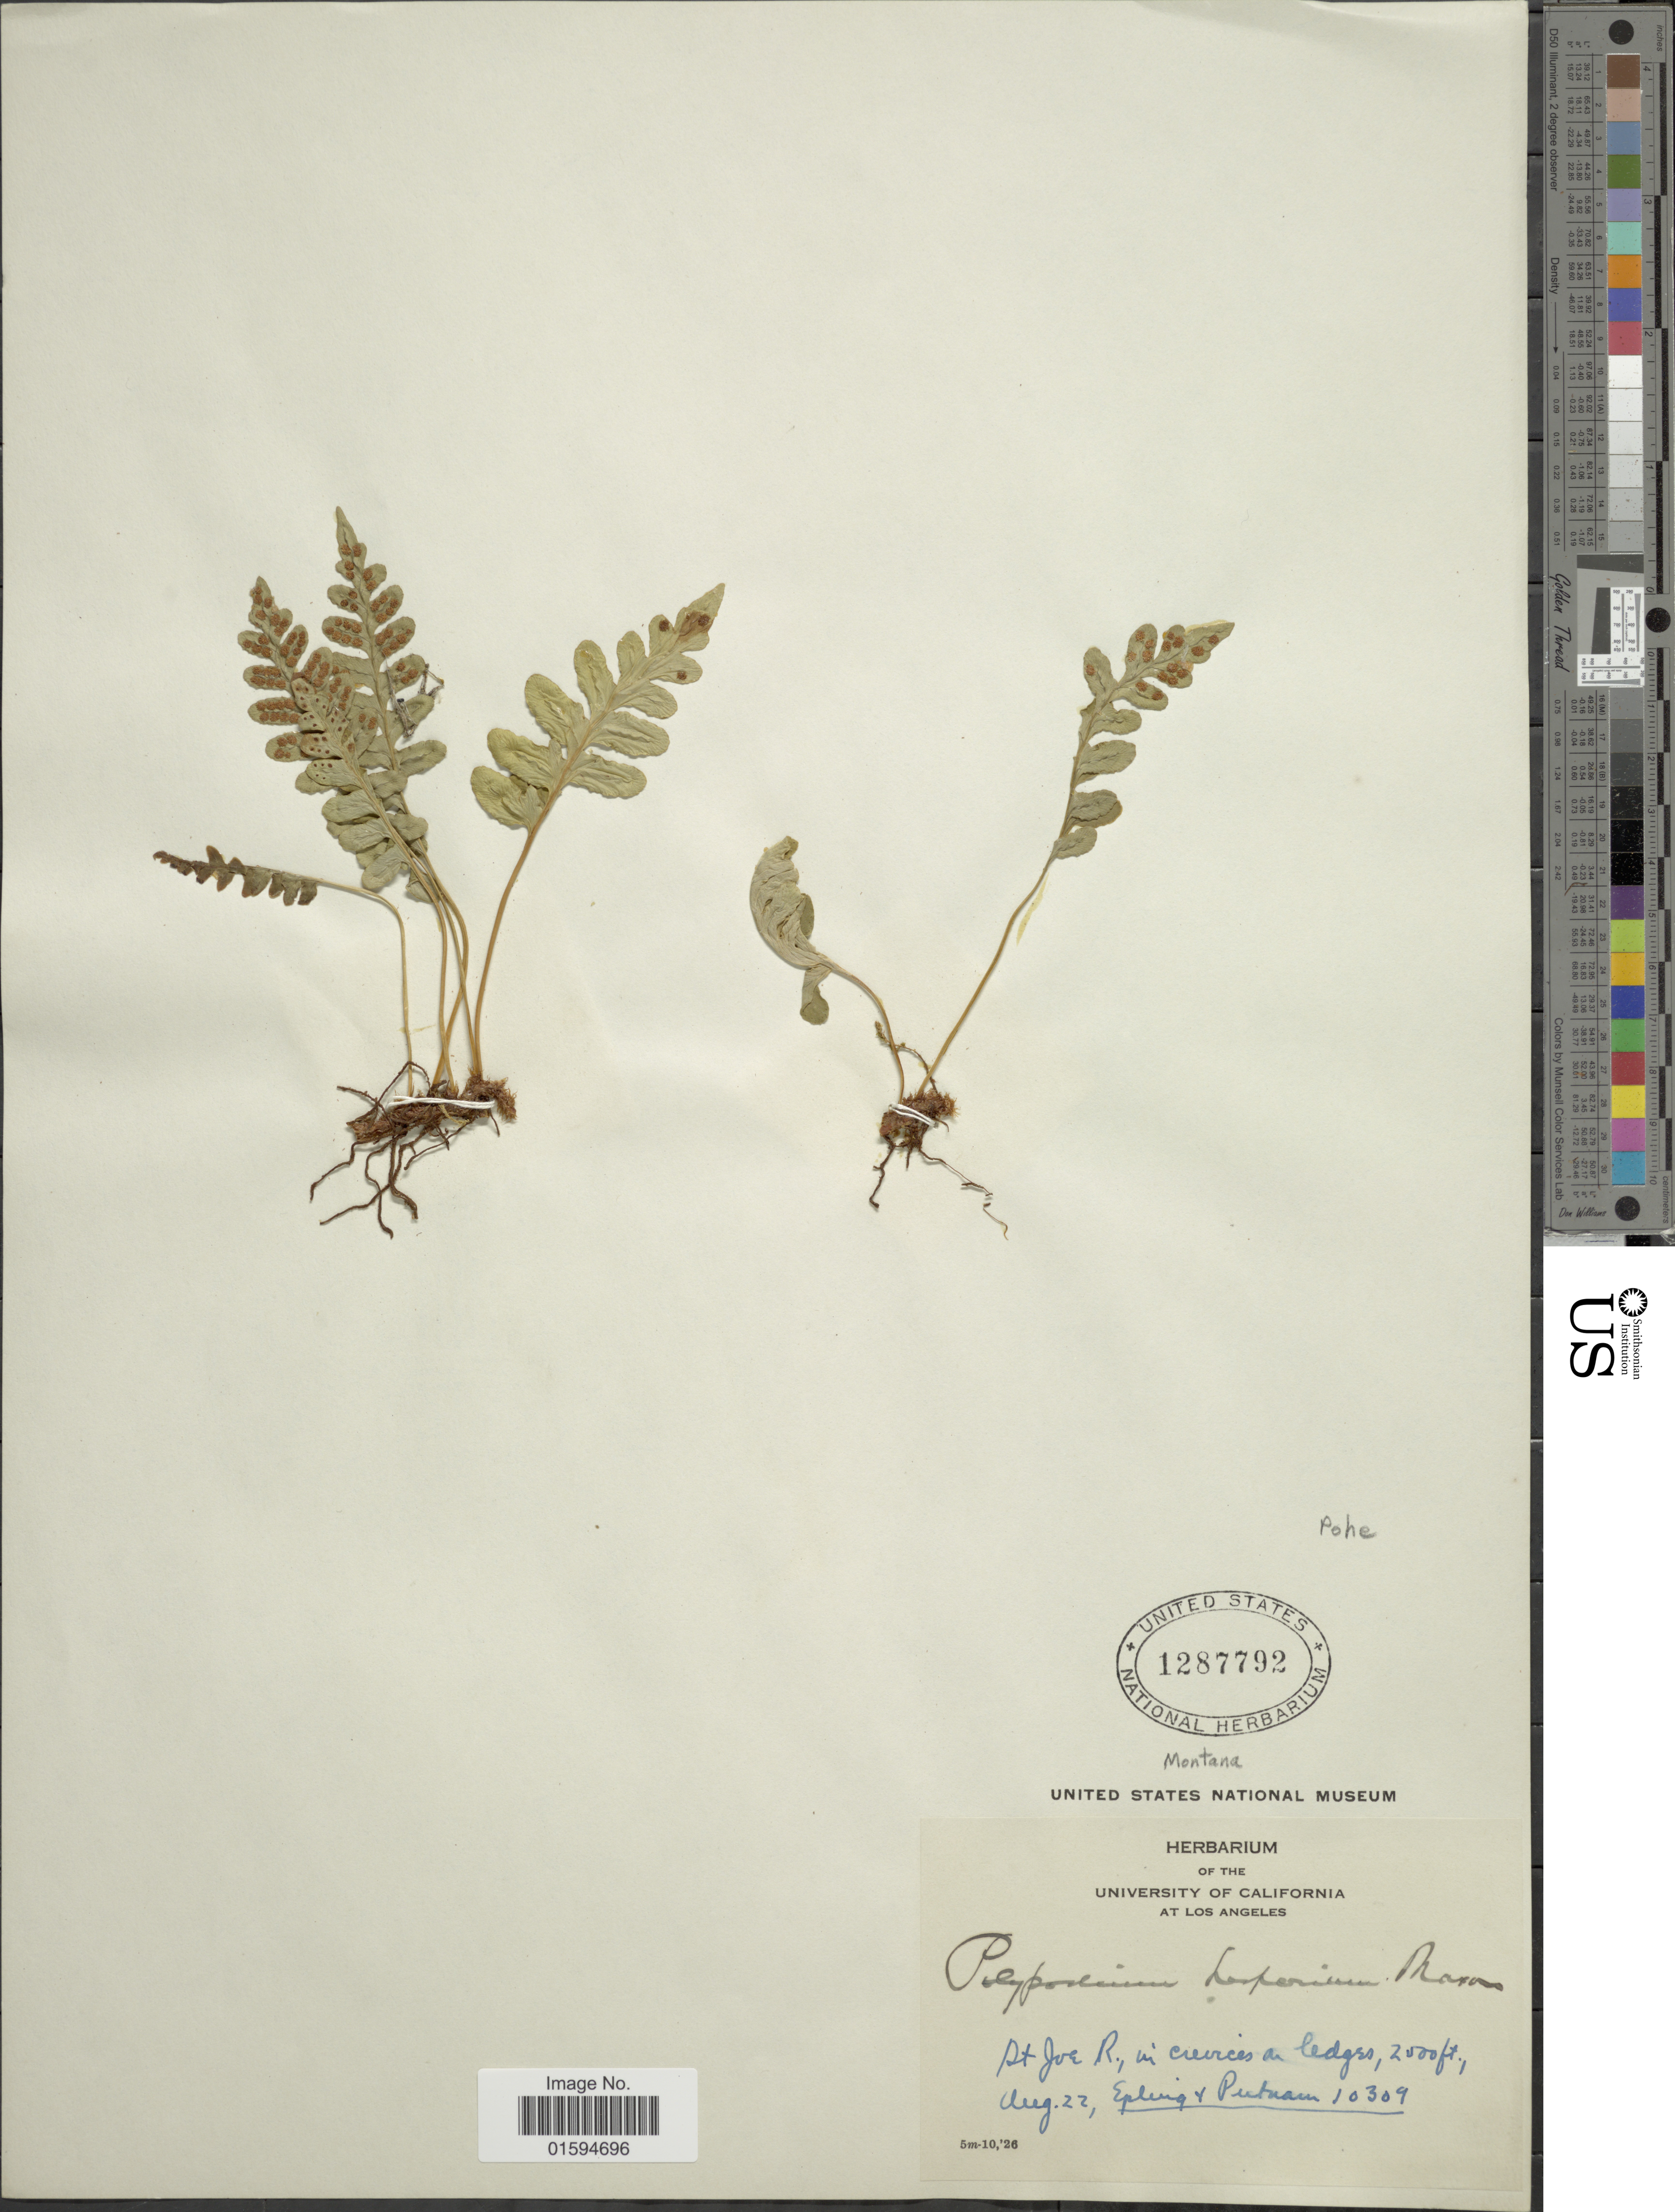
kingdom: Plantae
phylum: Tracheophyta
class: Polypodiopsida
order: Polypodiales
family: Polypodiaceae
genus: Polypodium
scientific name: Polypodium hesperium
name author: Maxon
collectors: -- Epling & Putnam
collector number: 10309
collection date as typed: Transcribed d/m/y: /8/22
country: United States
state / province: Montana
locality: Mt Joe R. in Crierces on Ledge.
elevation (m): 610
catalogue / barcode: US 1287792